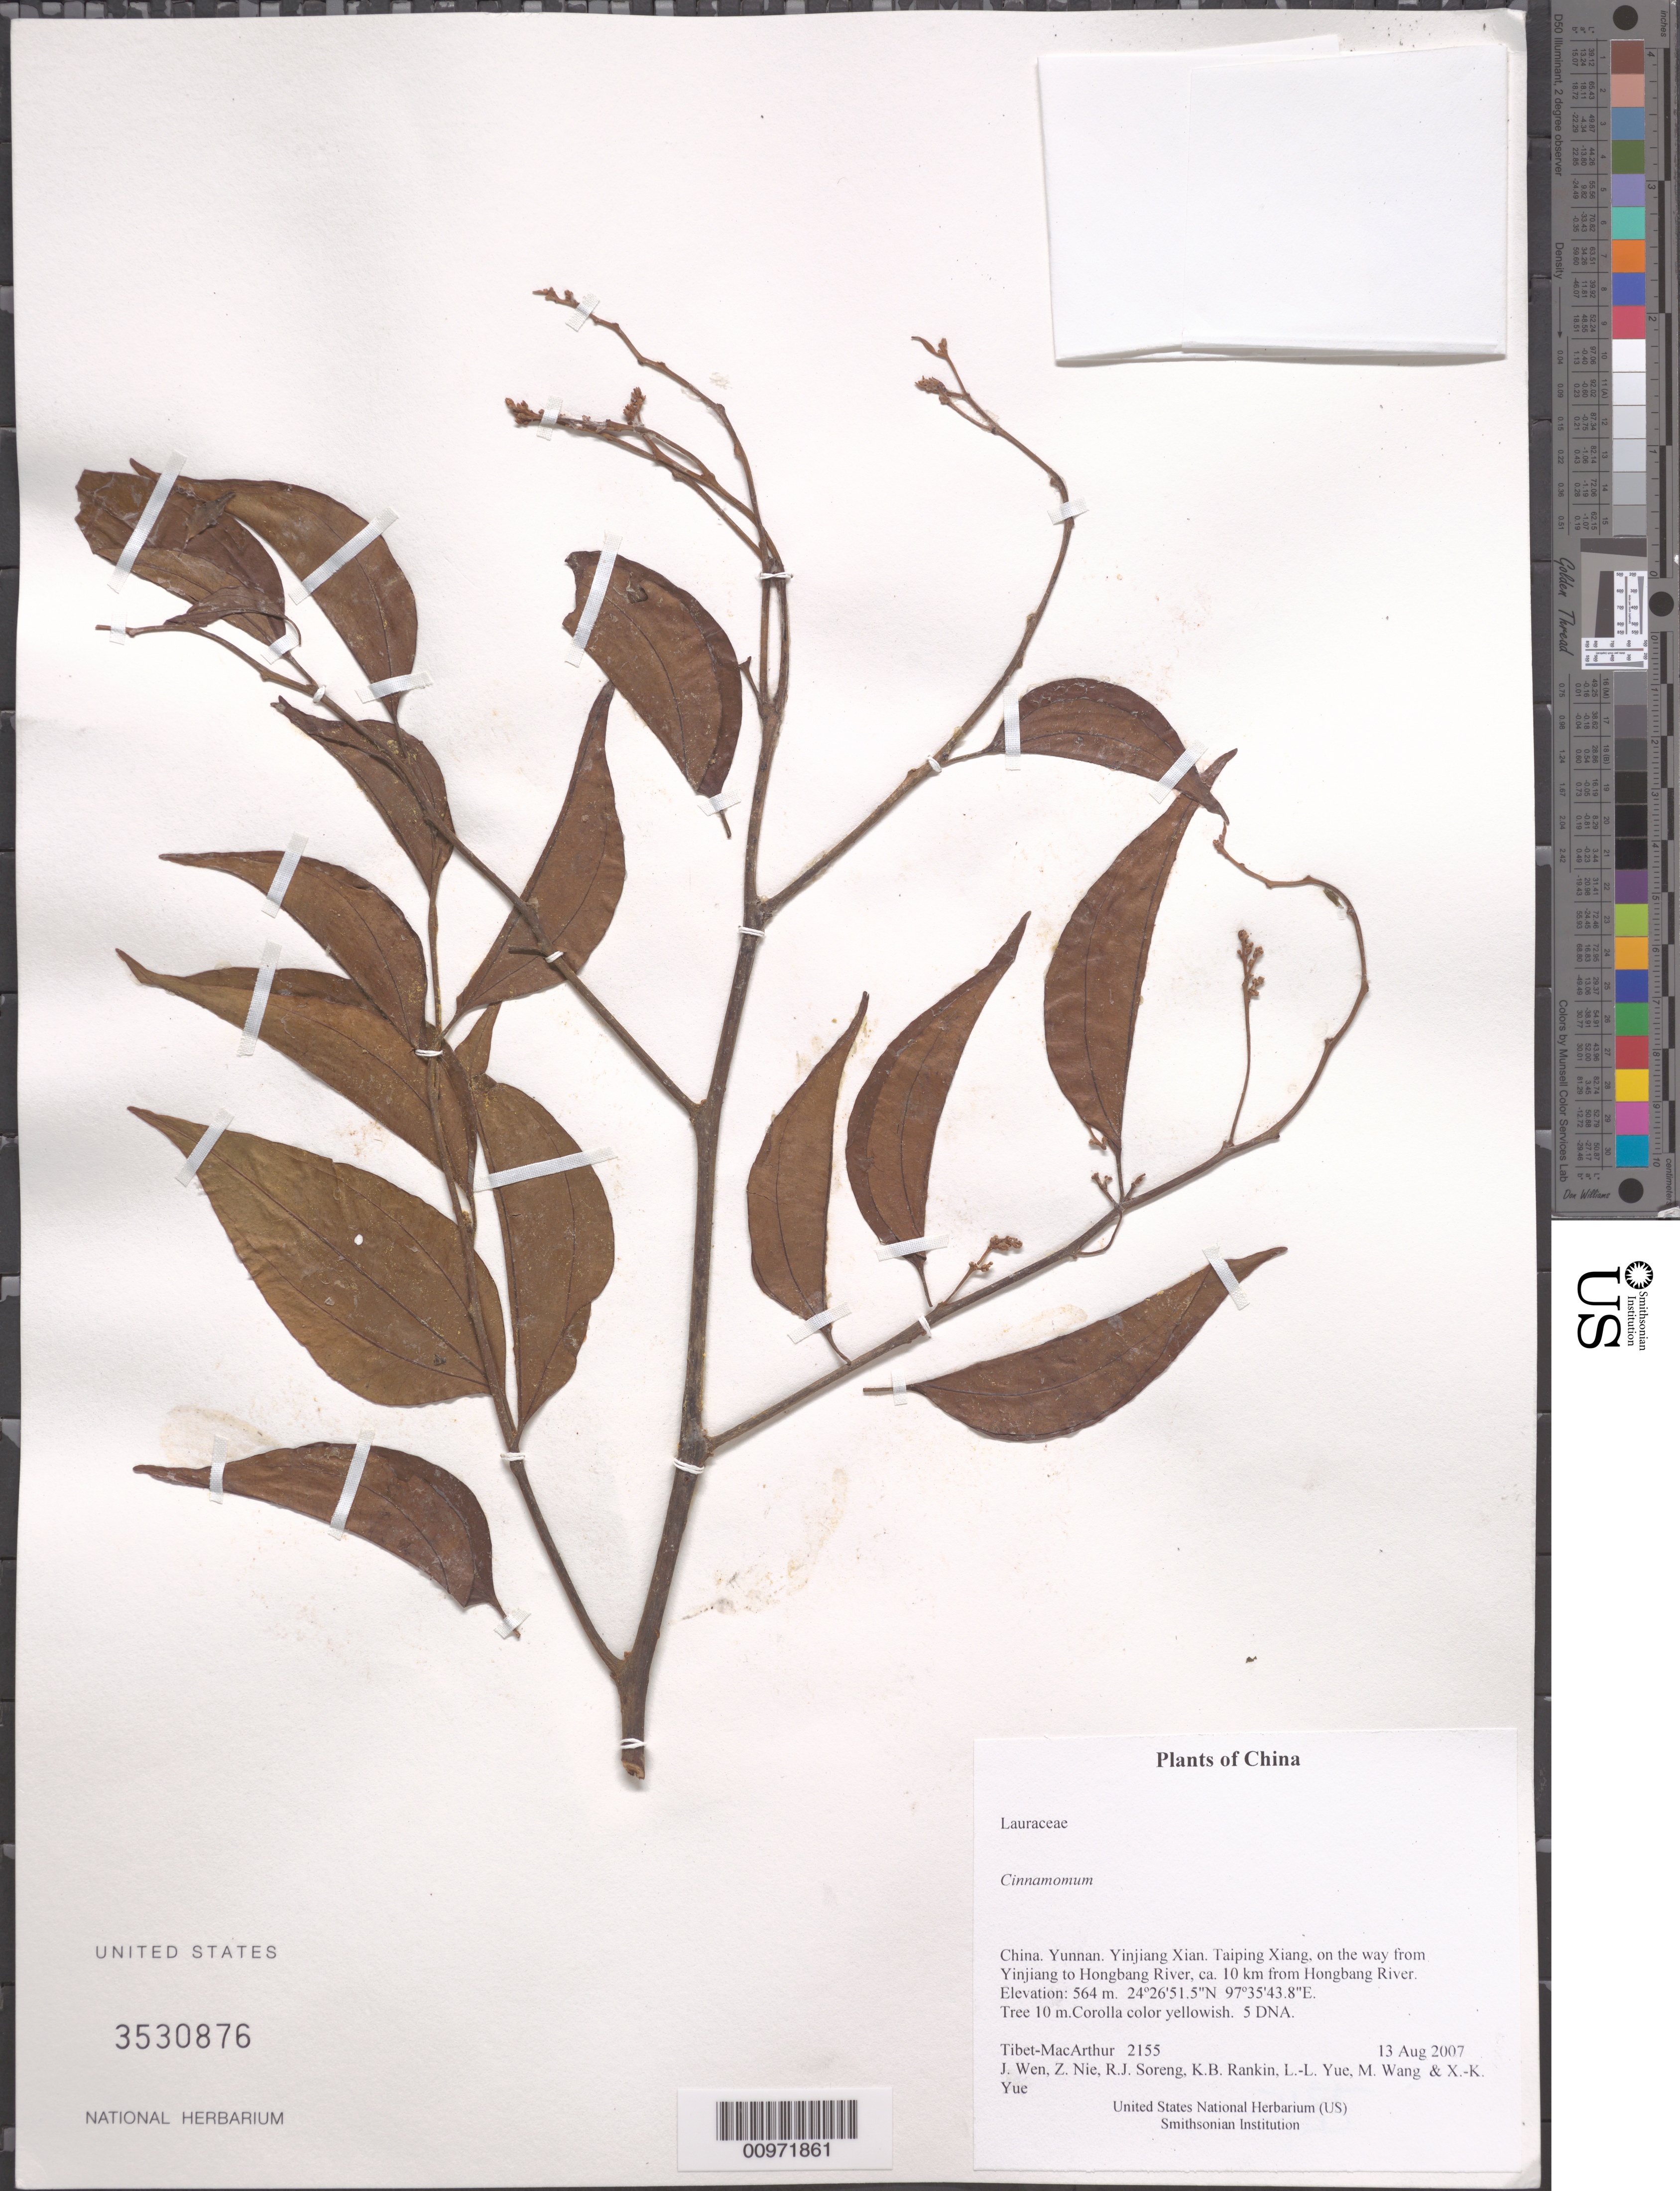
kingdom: Plantae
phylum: Tracheophyta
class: Magnoliopsida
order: Laurales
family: Lauraceae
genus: Cinnamomum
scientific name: Cinnamomum sp.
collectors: Tibet-MacArthur, J. Wen, Z. Nie, R. J. Soreng, K. Rankin, L. Yue, M. Wang & X. Yue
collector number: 2155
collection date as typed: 13 Aug 2007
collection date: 2007-08-13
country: China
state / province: Yunnan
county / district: Yinjiang Xian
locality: Taiping Xiang, on the way from Yinjiang to Hongbang River, ca. 10 km from Hongbang River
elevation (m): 564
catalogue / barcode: US 3530876